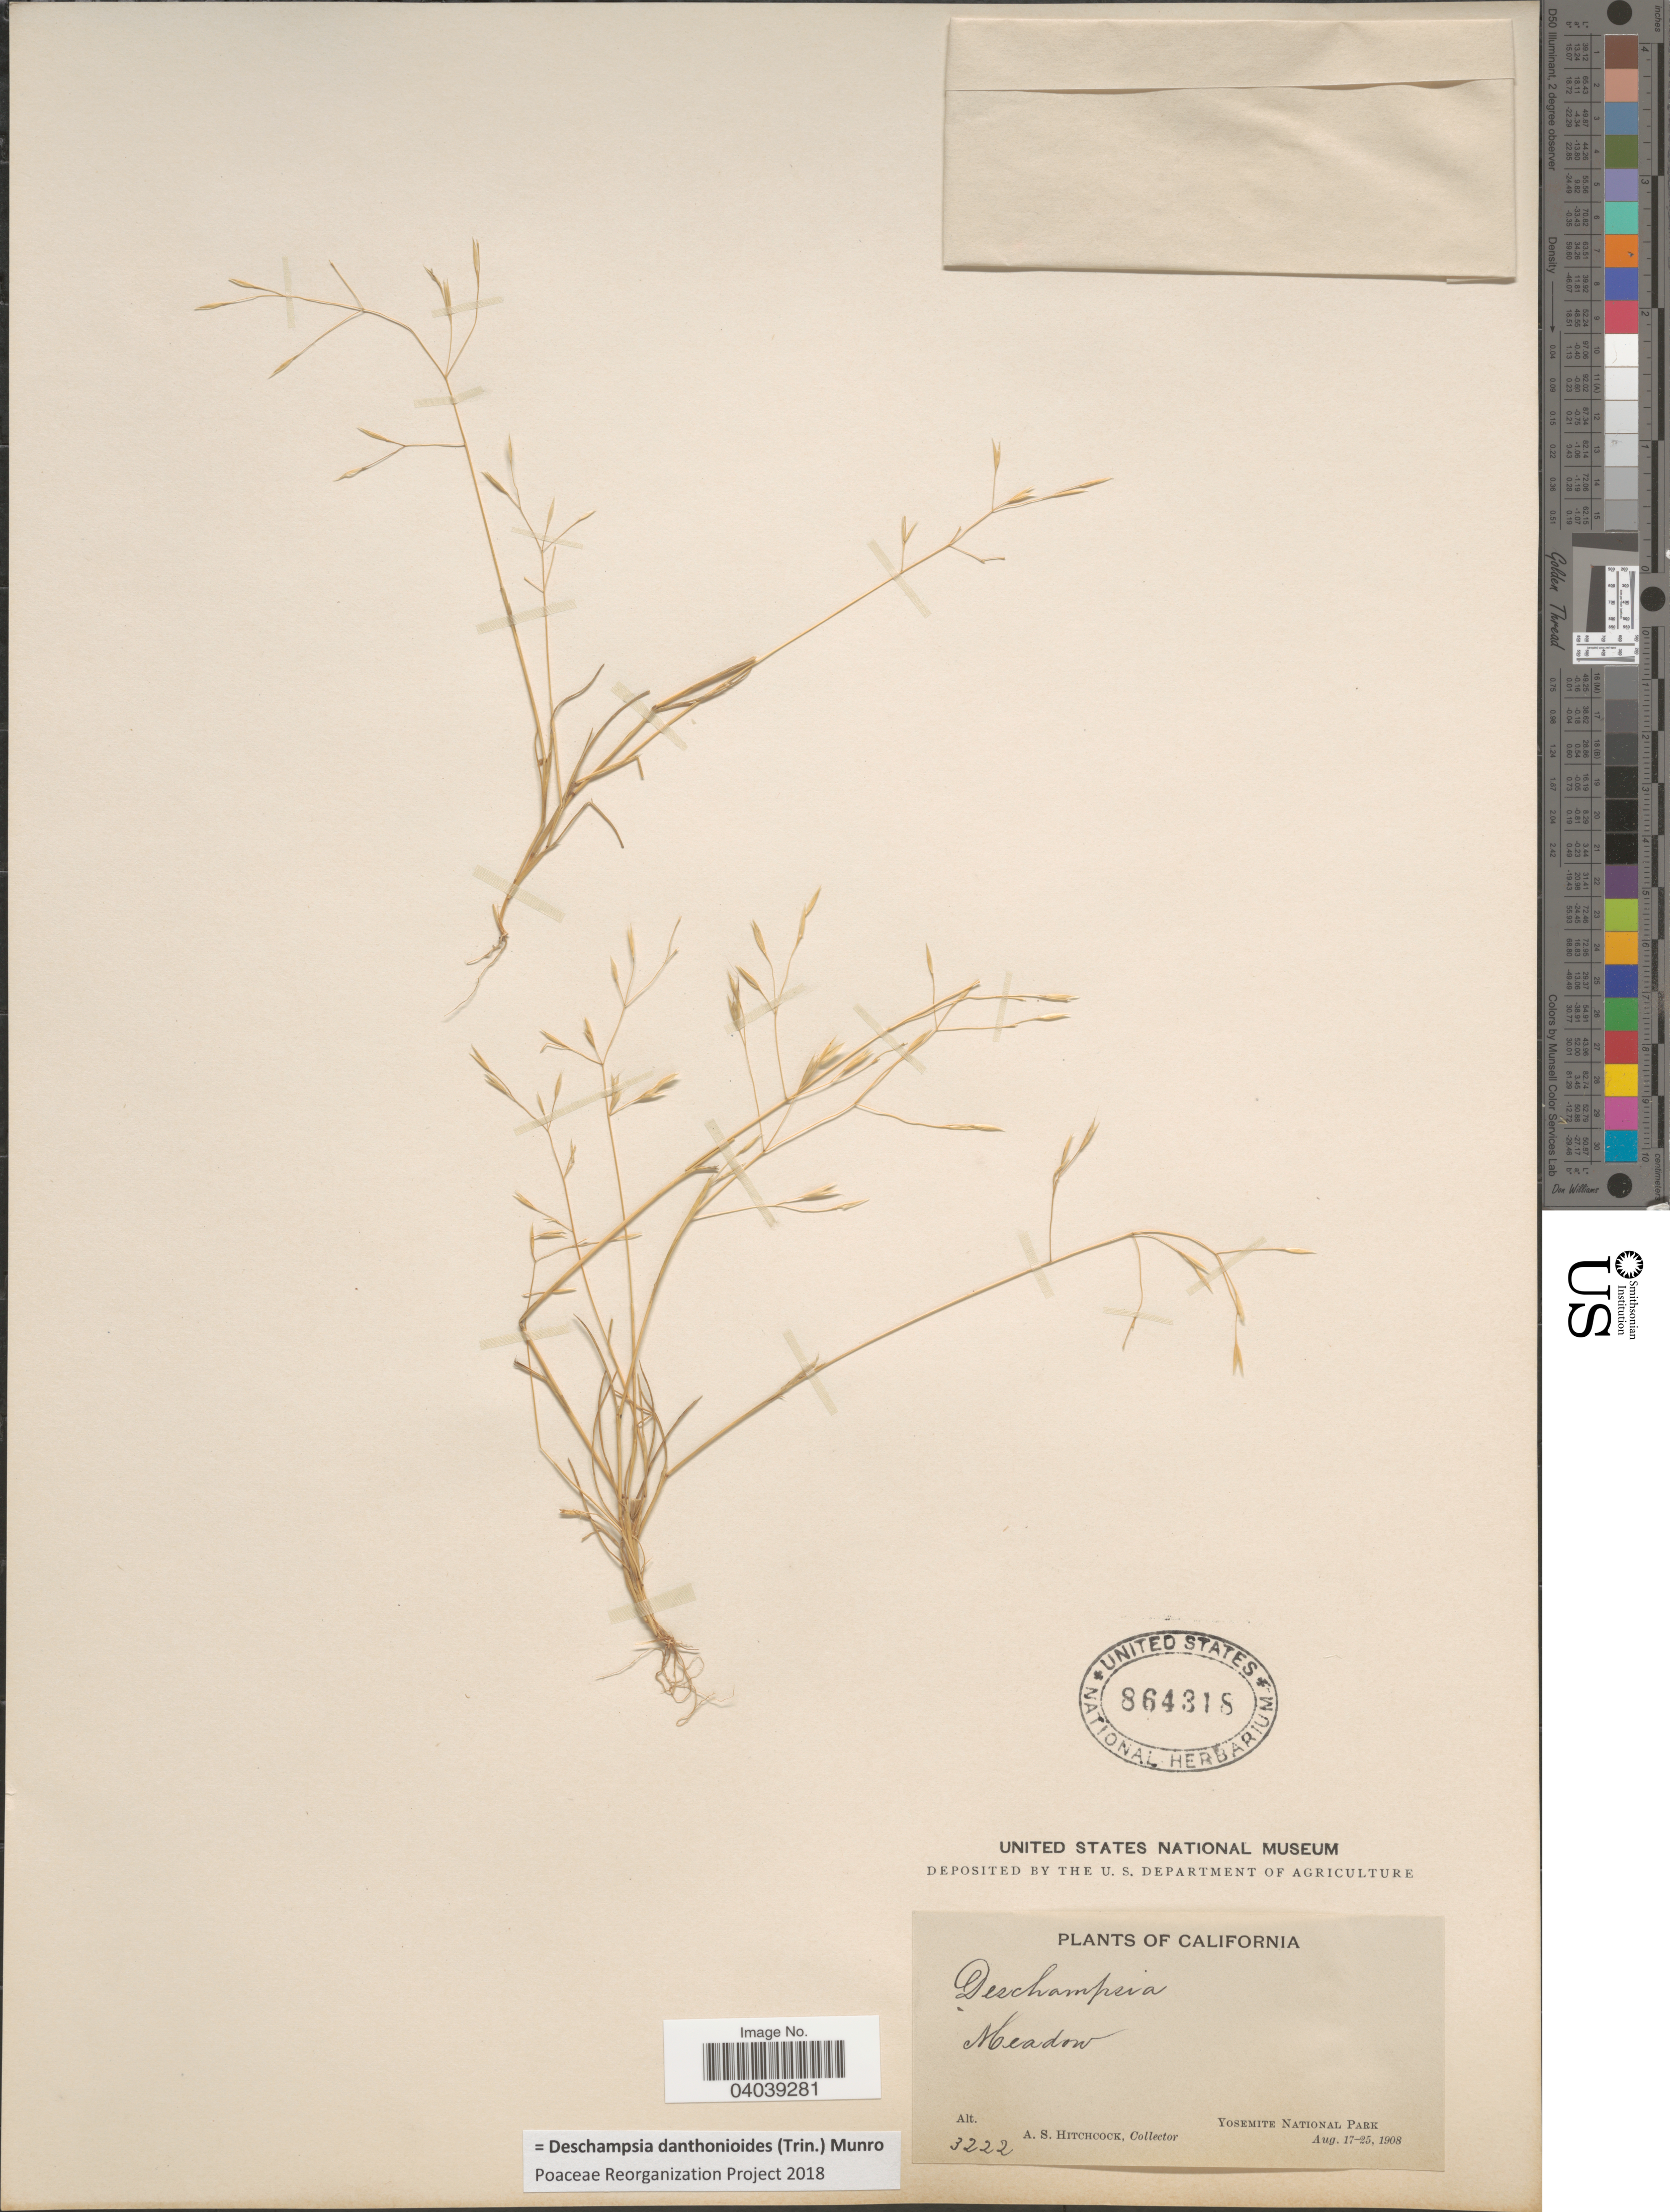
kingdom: Plantae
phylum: Tracheophyta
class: Liliopsida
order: Poales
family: Poaceae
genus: Deschampsia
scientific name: Deschampsia danthonioides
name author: (Trin.) Munro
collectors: A. S. Hitchcock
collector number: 3222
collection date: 1908-08-17/1908-08-25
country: United States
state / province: California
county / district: Mariposa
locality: Yosemite National Park.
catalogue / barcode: US 864318